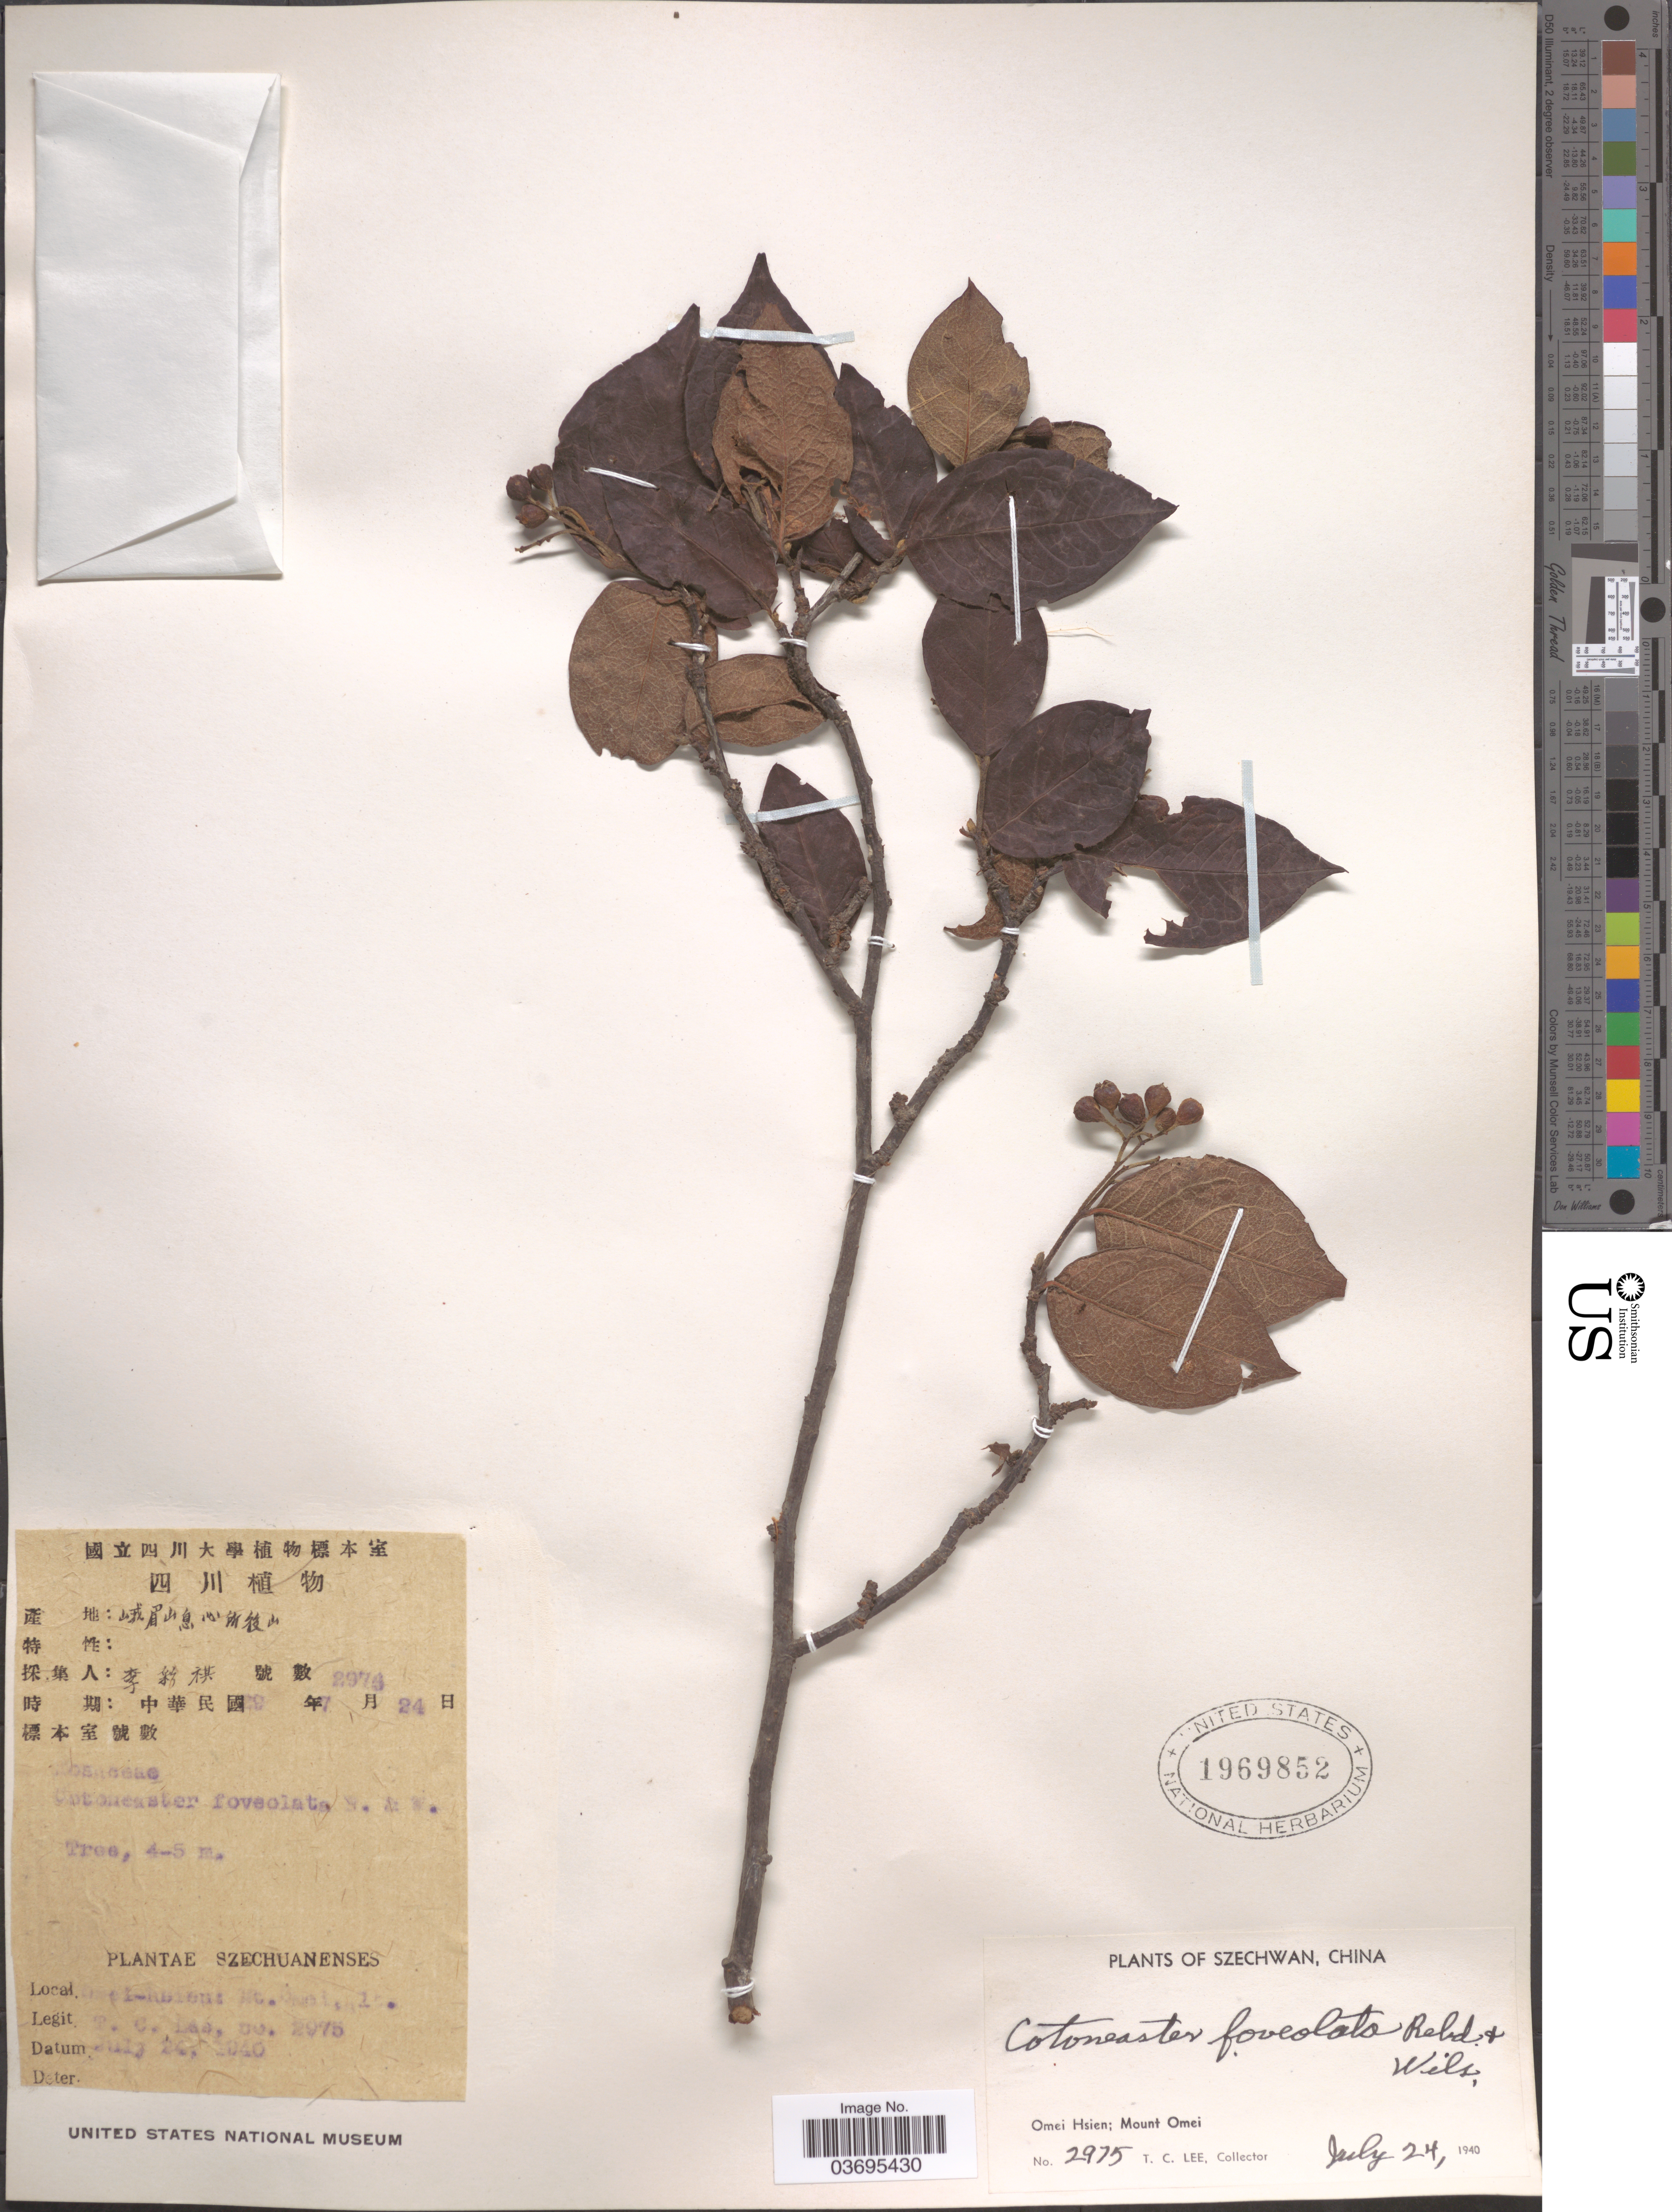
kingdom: Plantae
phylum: Tracheophyta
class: Magnoliopsida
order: Rosales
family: Rosaceae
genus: Cotoneaster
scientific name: Cotoneaster foveolatus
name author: Rehder & E.H. Wilson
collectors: T. Lee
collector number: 2975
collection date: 1940-07-24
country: China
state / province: Sichuan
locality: Szechwan. Omei Hsien; Mount Omei.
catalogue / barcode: US 1969852